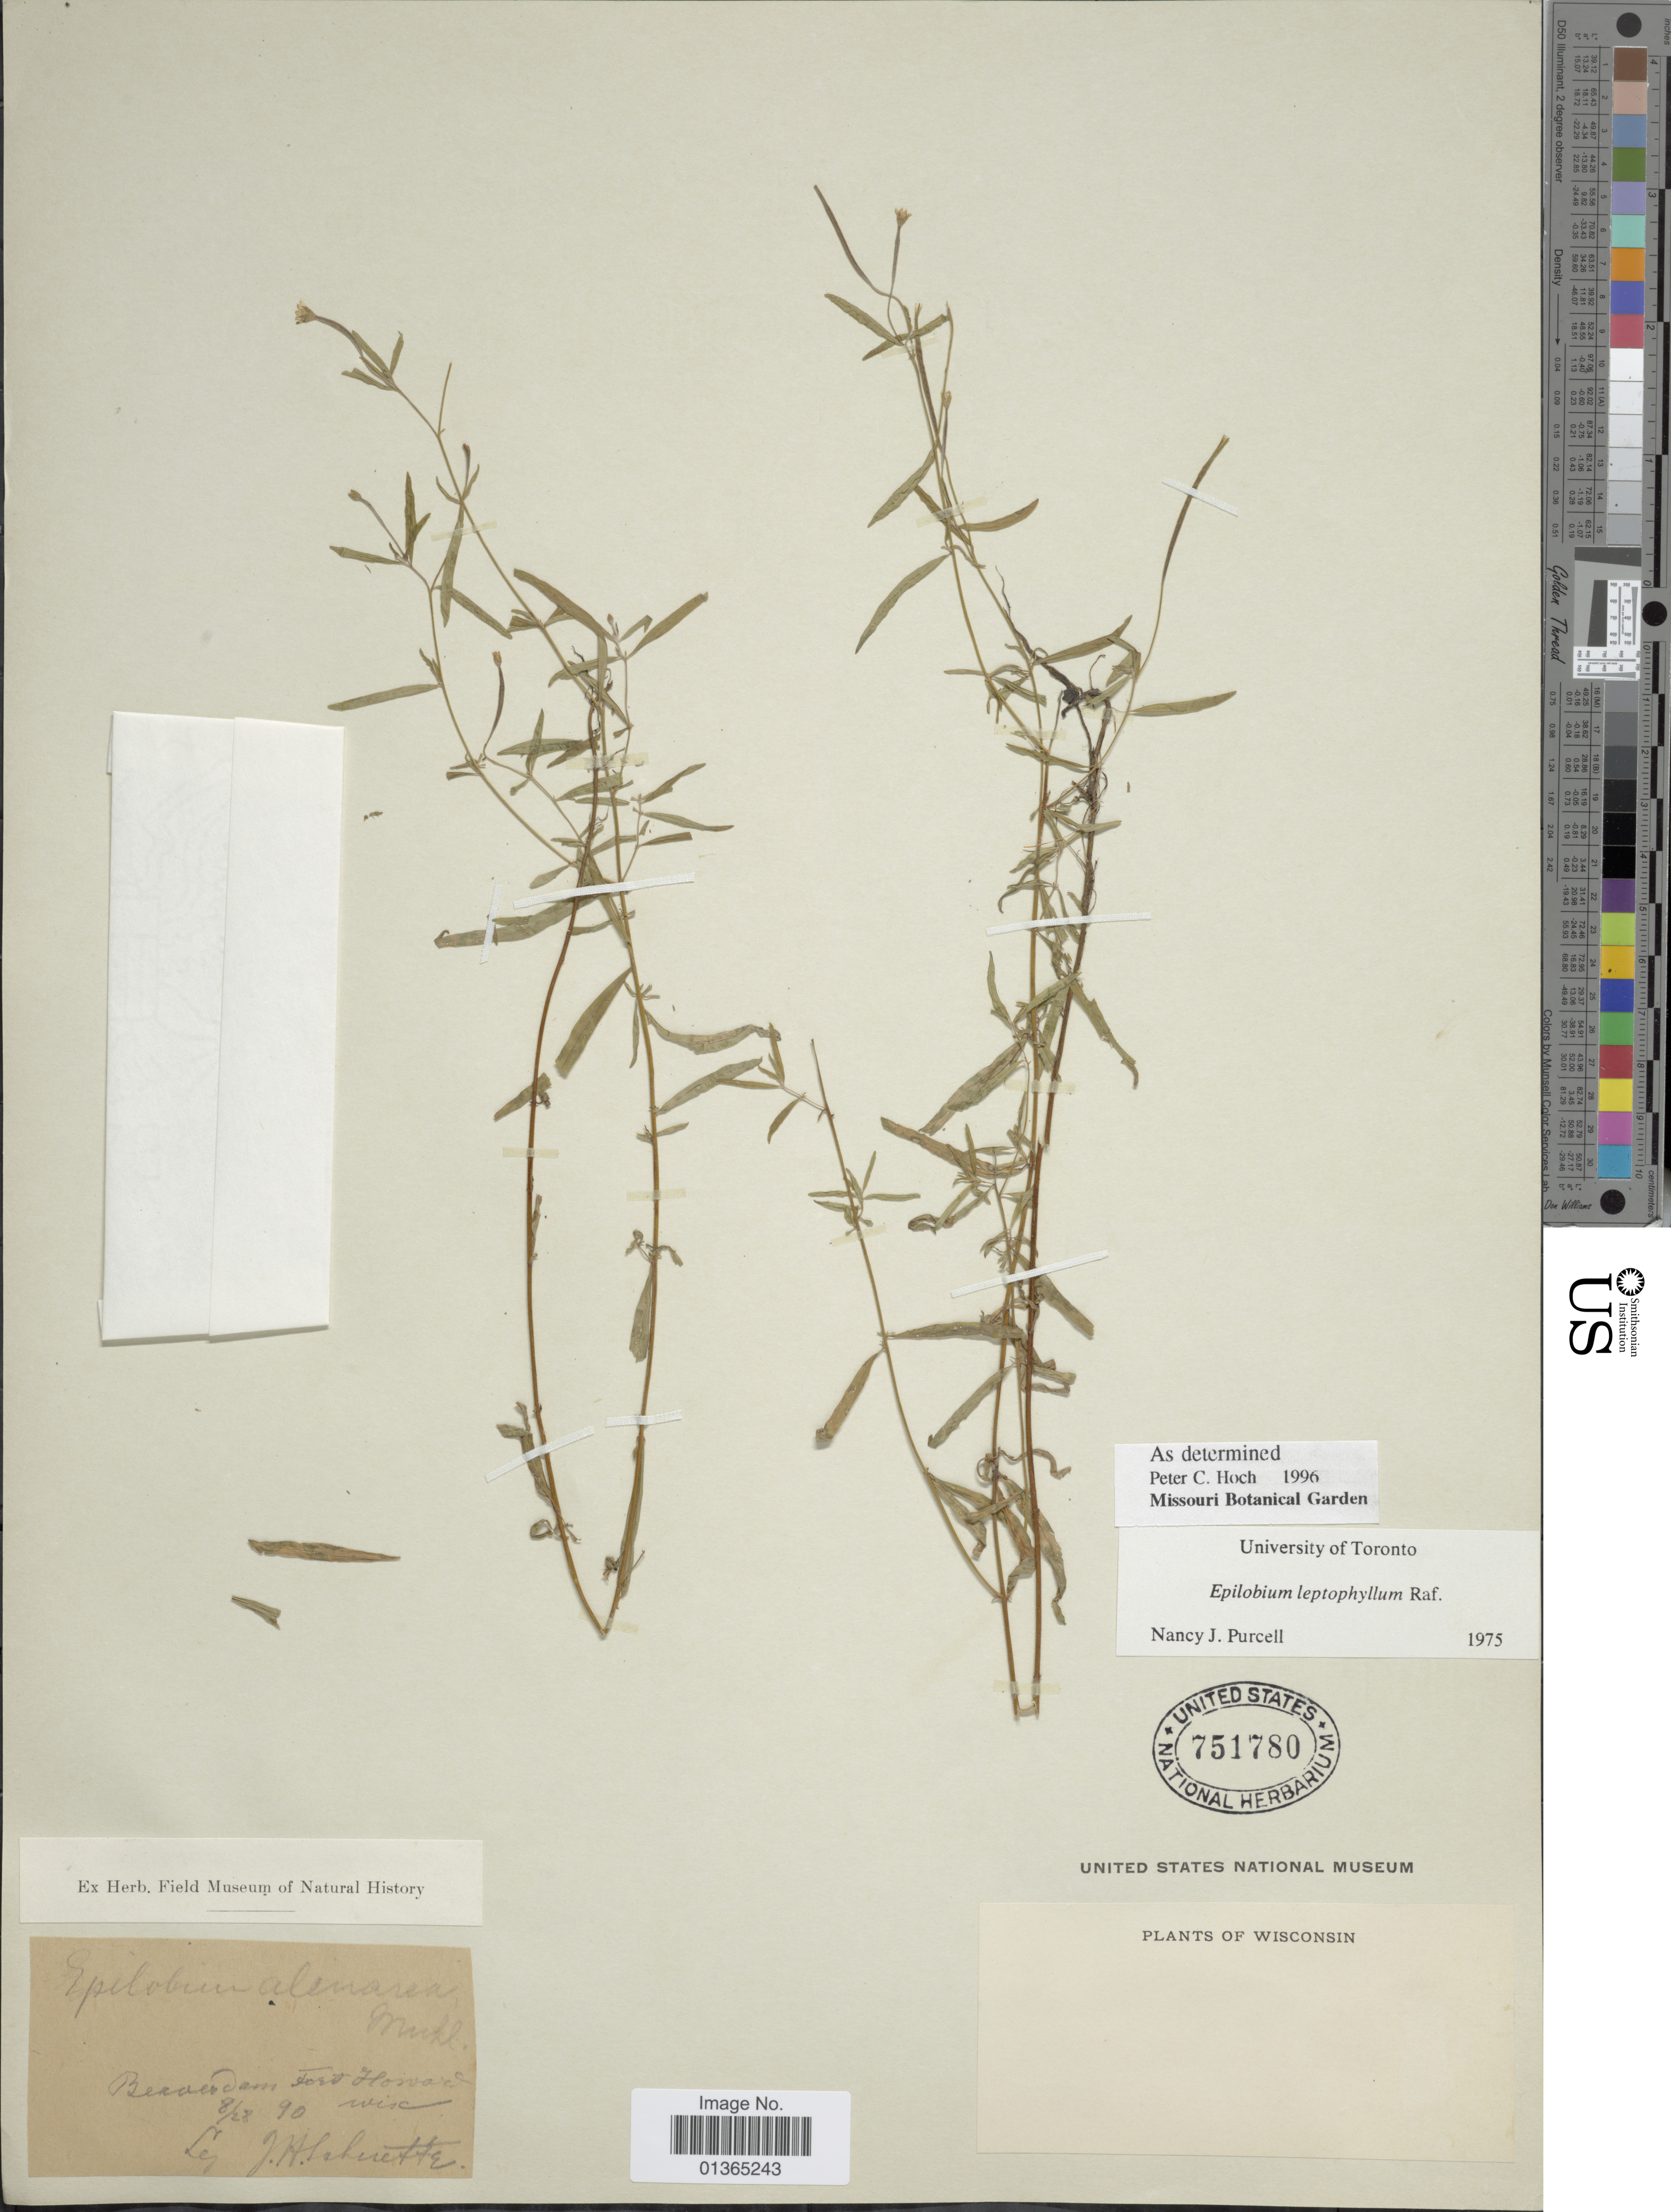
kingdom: Plantae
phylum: Tracheophyta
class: Magnoliopsida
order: Myrtales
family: Onagraceae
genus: Epilobium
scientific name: Epilobium leptophyllum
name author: Raf.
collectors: J. Huette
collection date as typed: Transcribed d/m/y: 28/8/90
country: United States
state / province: Wisconsin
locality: Beaver dam Fort Howard.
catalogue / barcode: US 751780